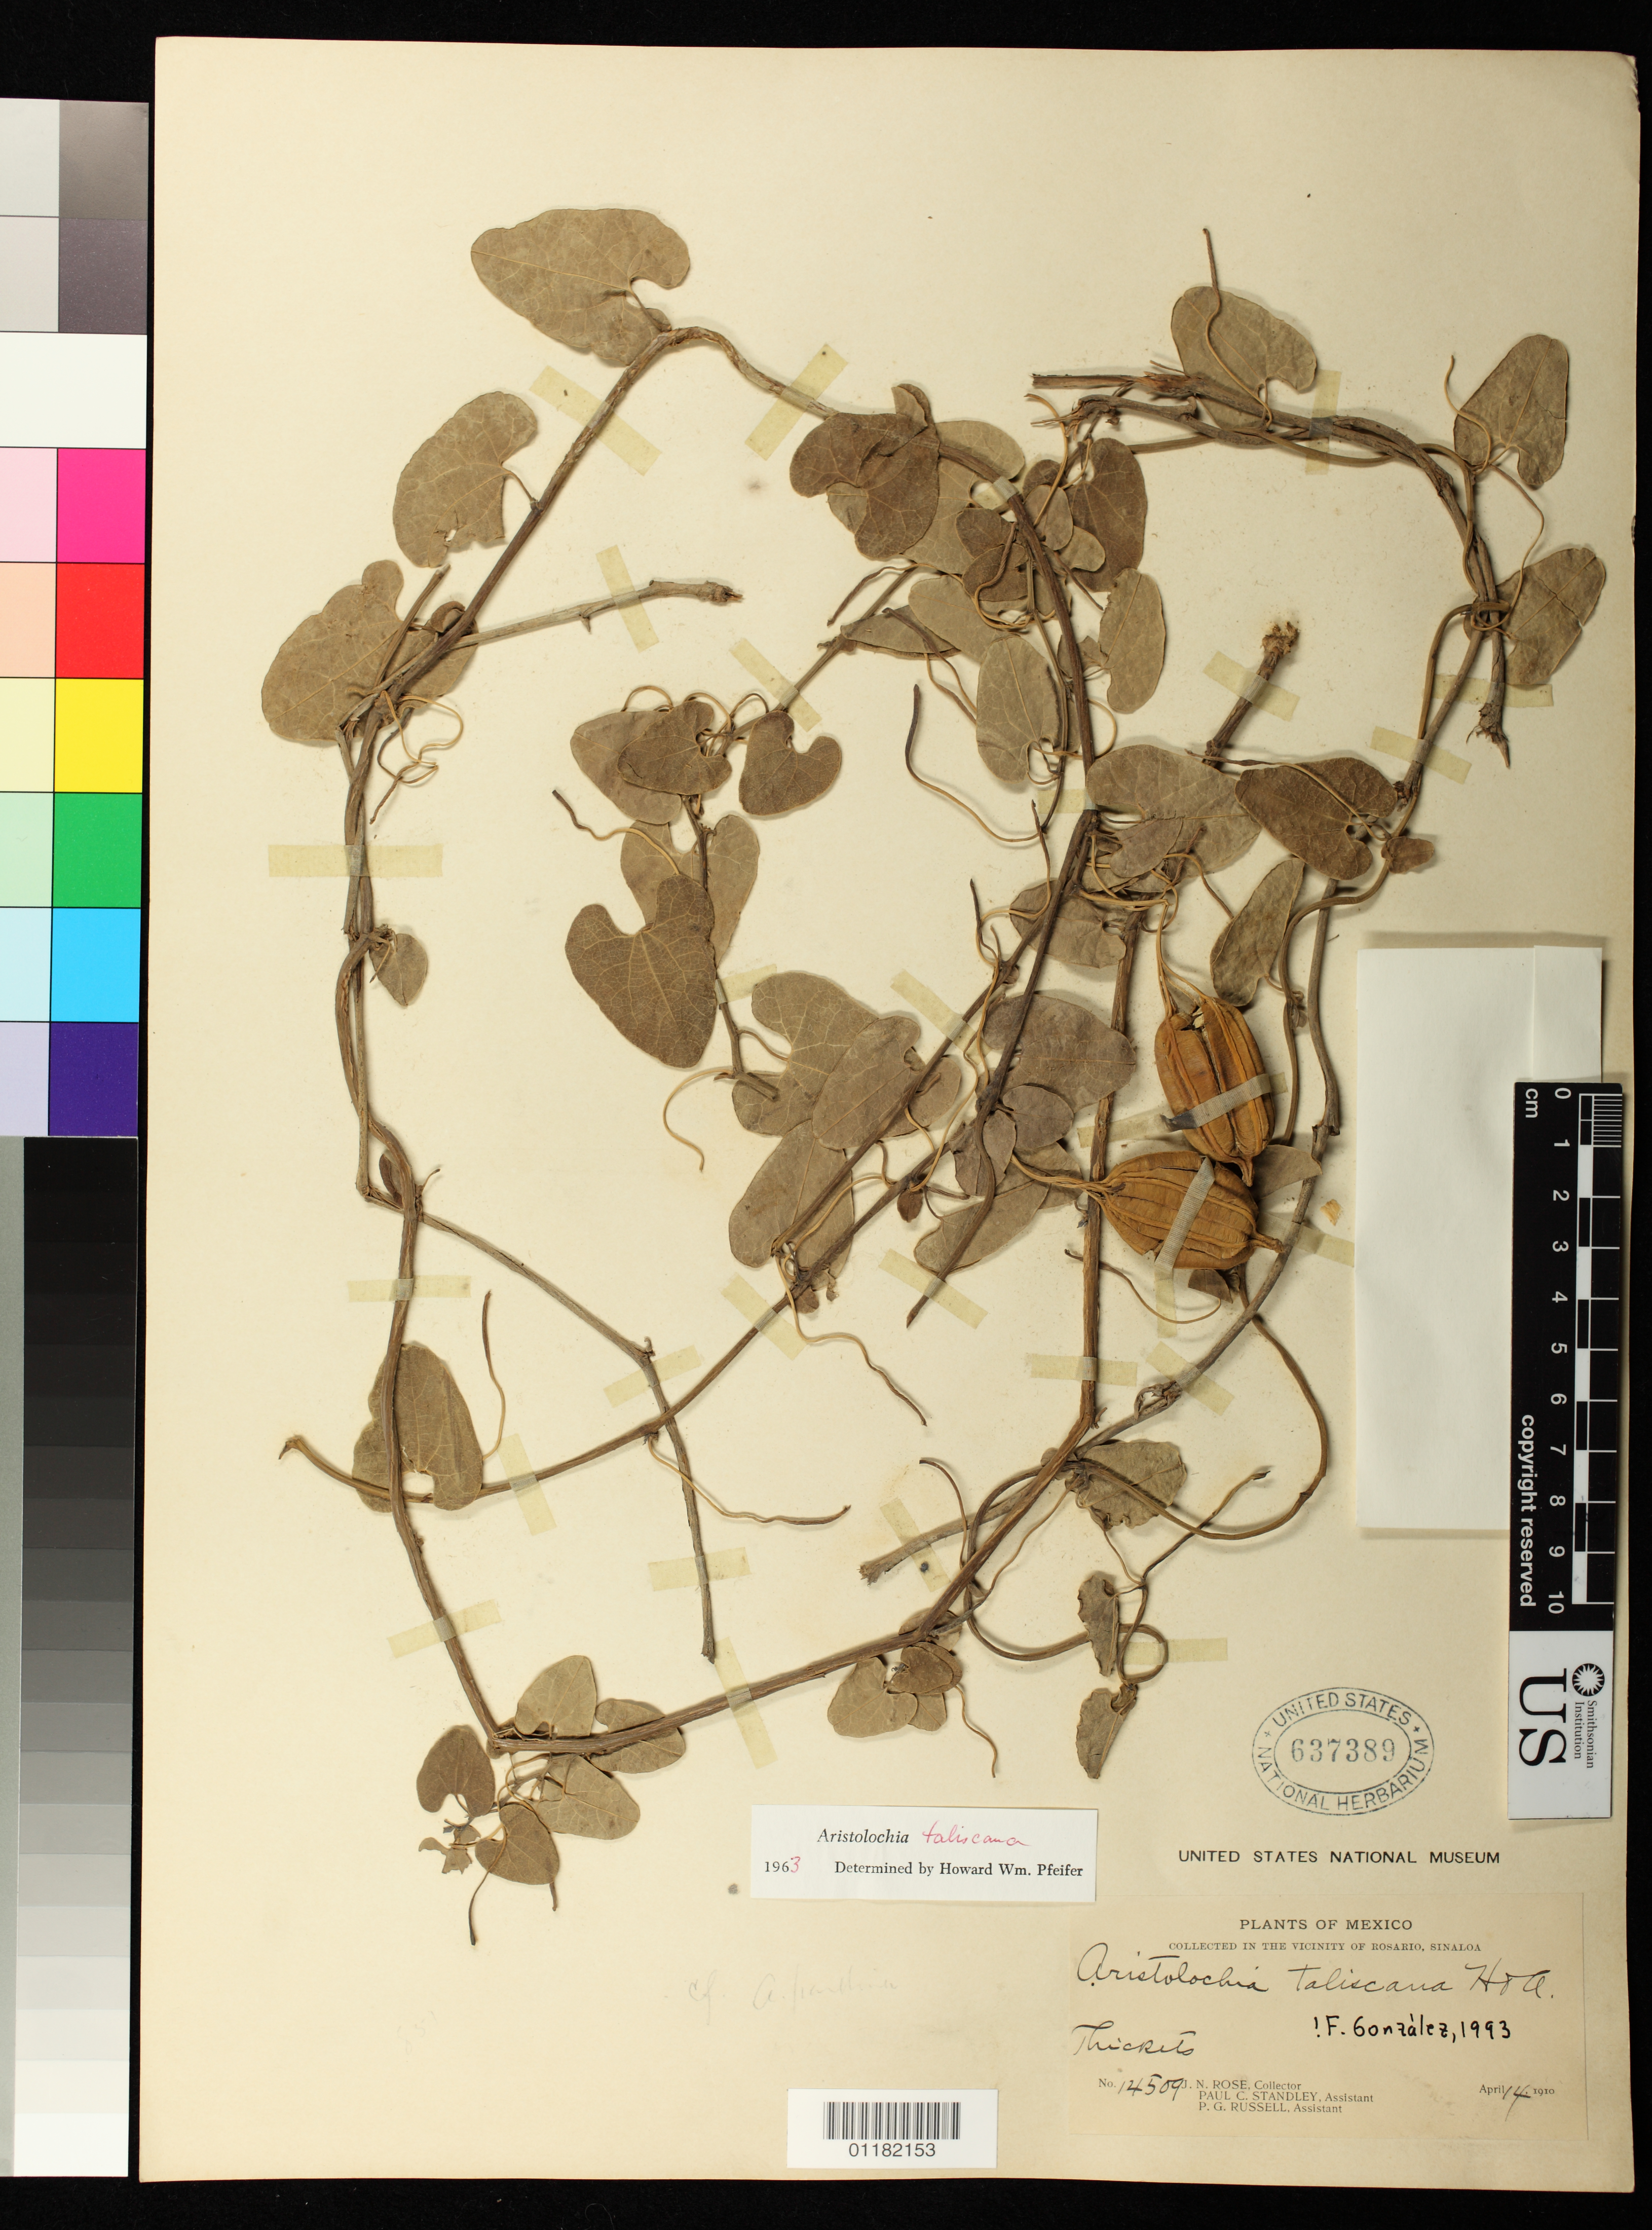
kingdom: Plantae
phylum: Tracheophyta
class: Magnoliopsida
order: Piperales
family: Aristolochiaceae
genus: Aristolochia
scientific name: Aristolochia taliscana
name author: Hook. & Arn.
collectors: J. N. Rose, P. C. Standley & P. G. Russell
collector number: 14509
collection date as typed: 14 Apr 1910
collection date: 1910-04-14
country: Mexico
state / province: Sinaloa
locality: Vicinity of Rosario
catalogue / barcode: US 637389